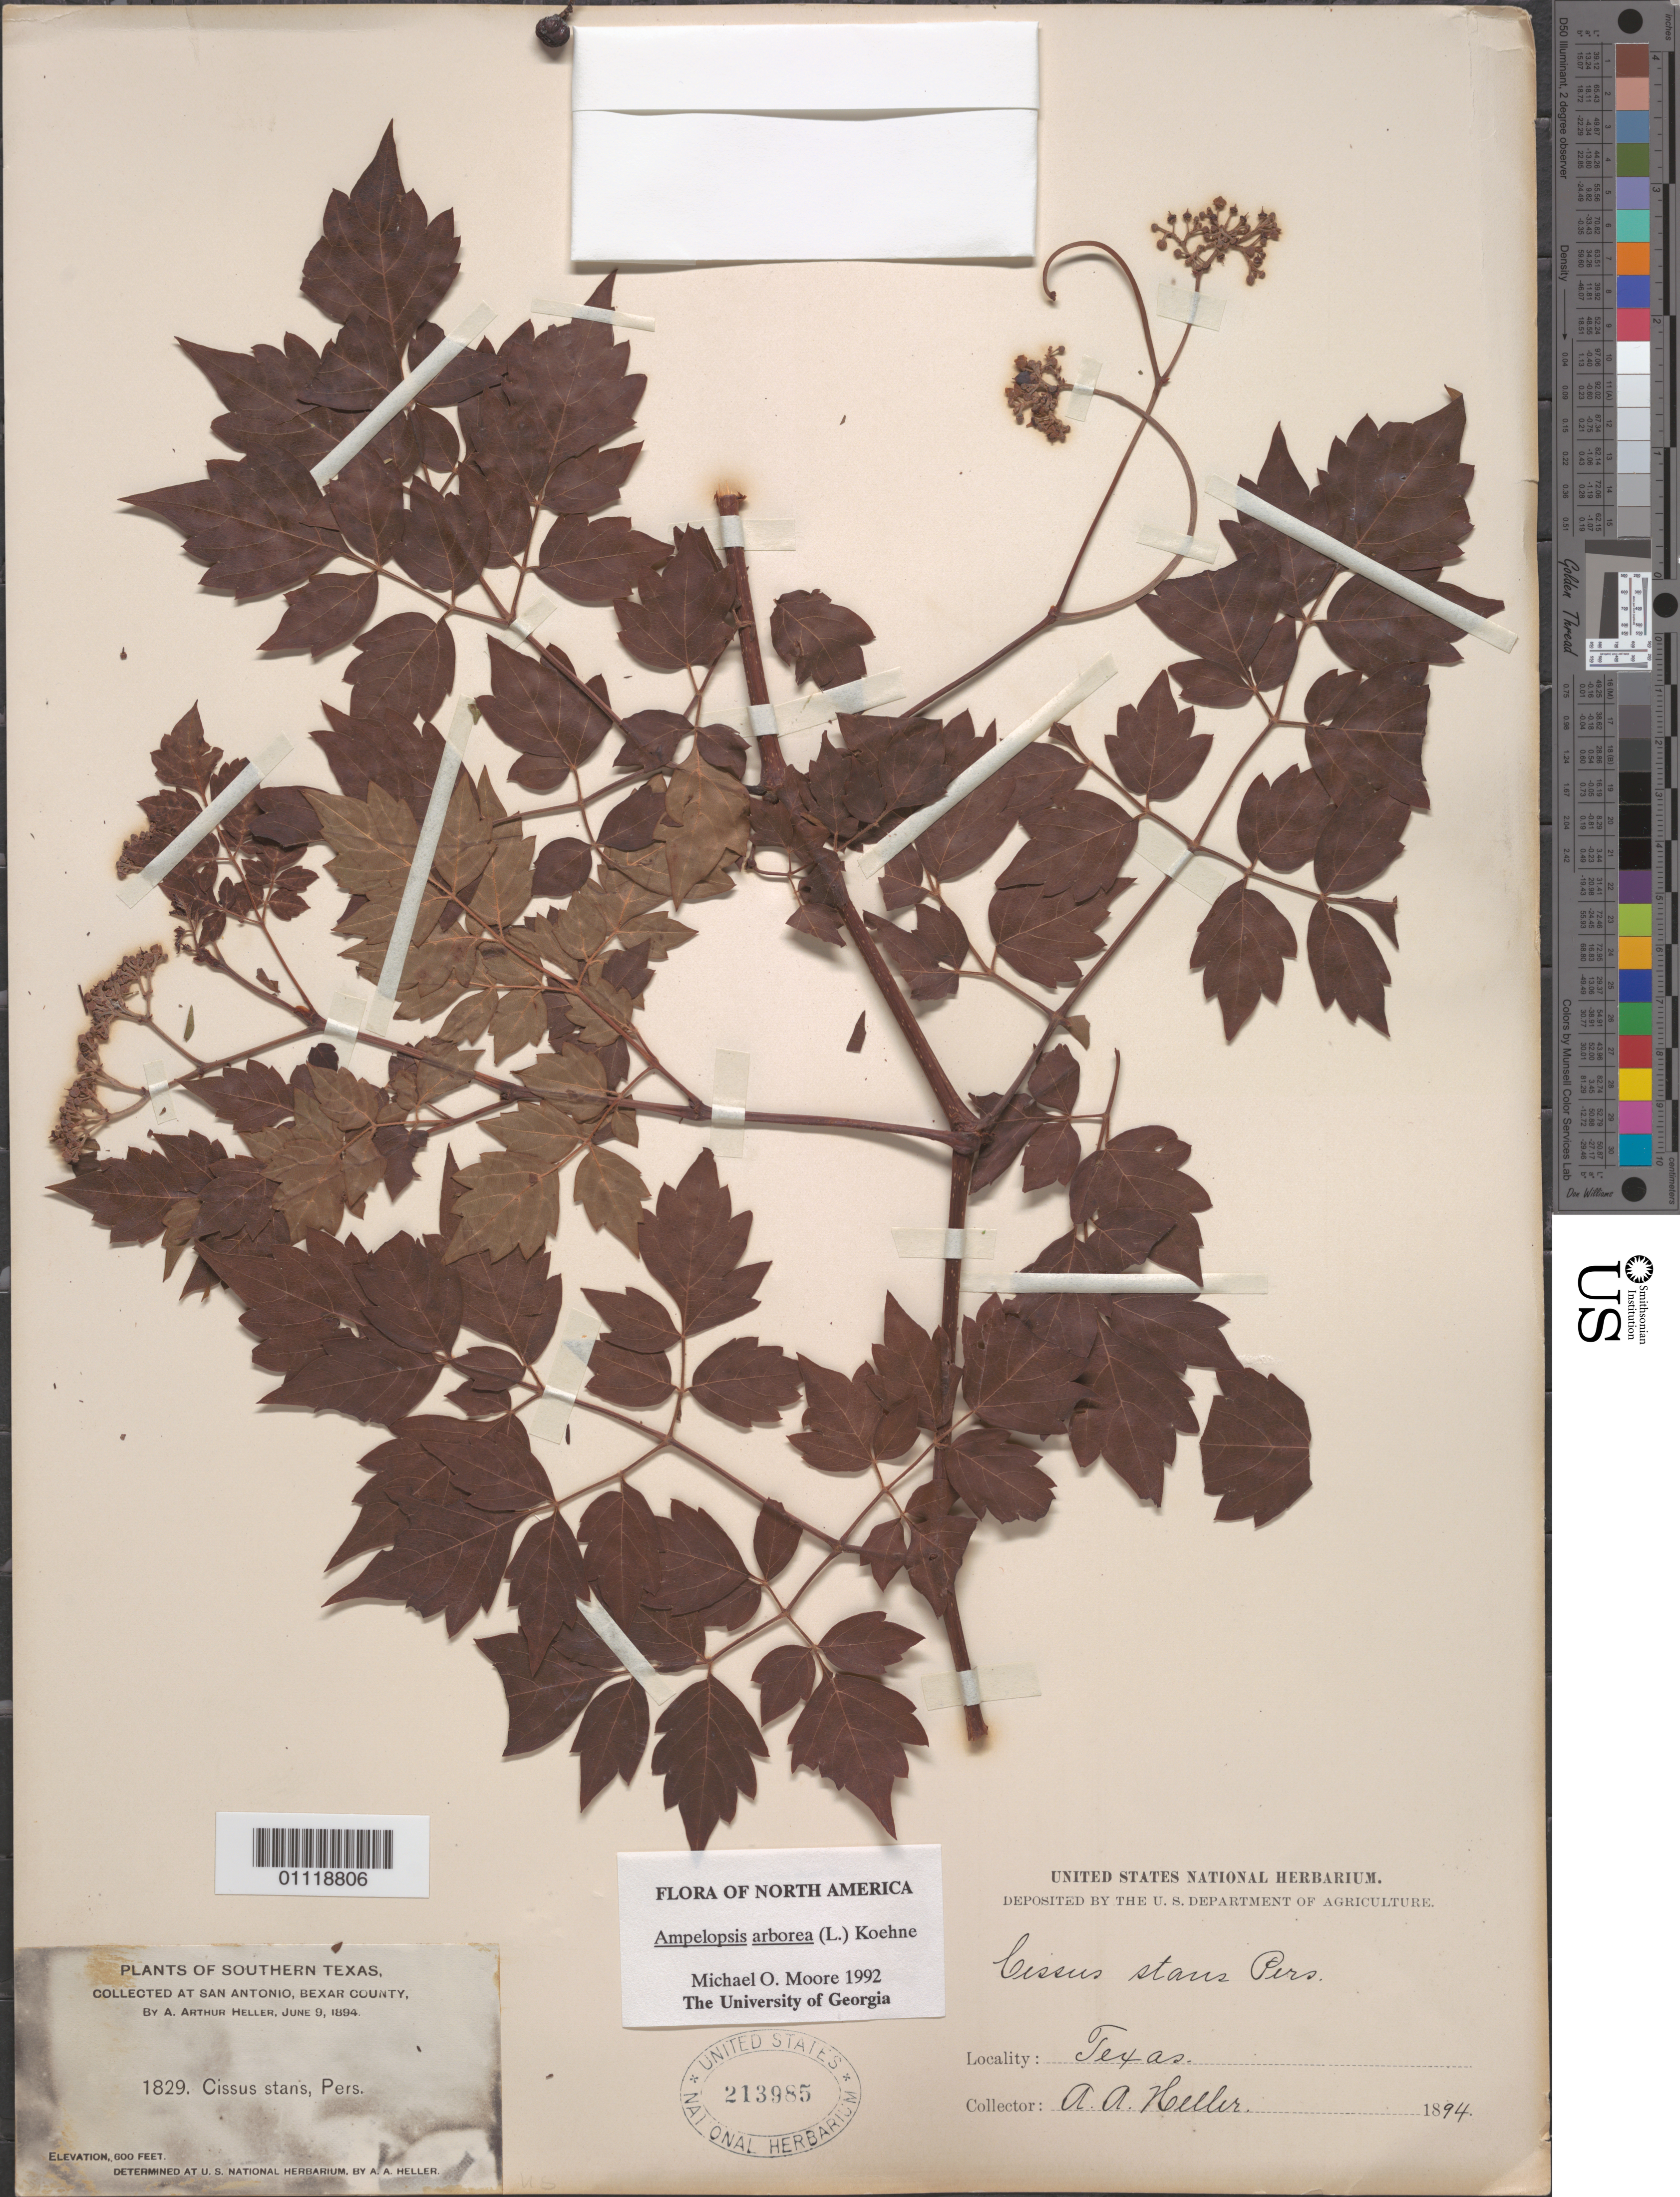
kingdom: Plantae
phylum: Tracheophyta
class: Magnoliopsida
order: Vitales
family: Vitaceae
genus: Ampelopsis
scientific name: Ampelopsis arborea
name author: (L.) Koehne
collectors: A. A. Heller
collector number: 1829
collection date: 1894-06-09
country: United States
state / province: Texas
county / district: Bexar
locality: San Antonio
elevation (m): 600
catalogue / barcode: US 213985